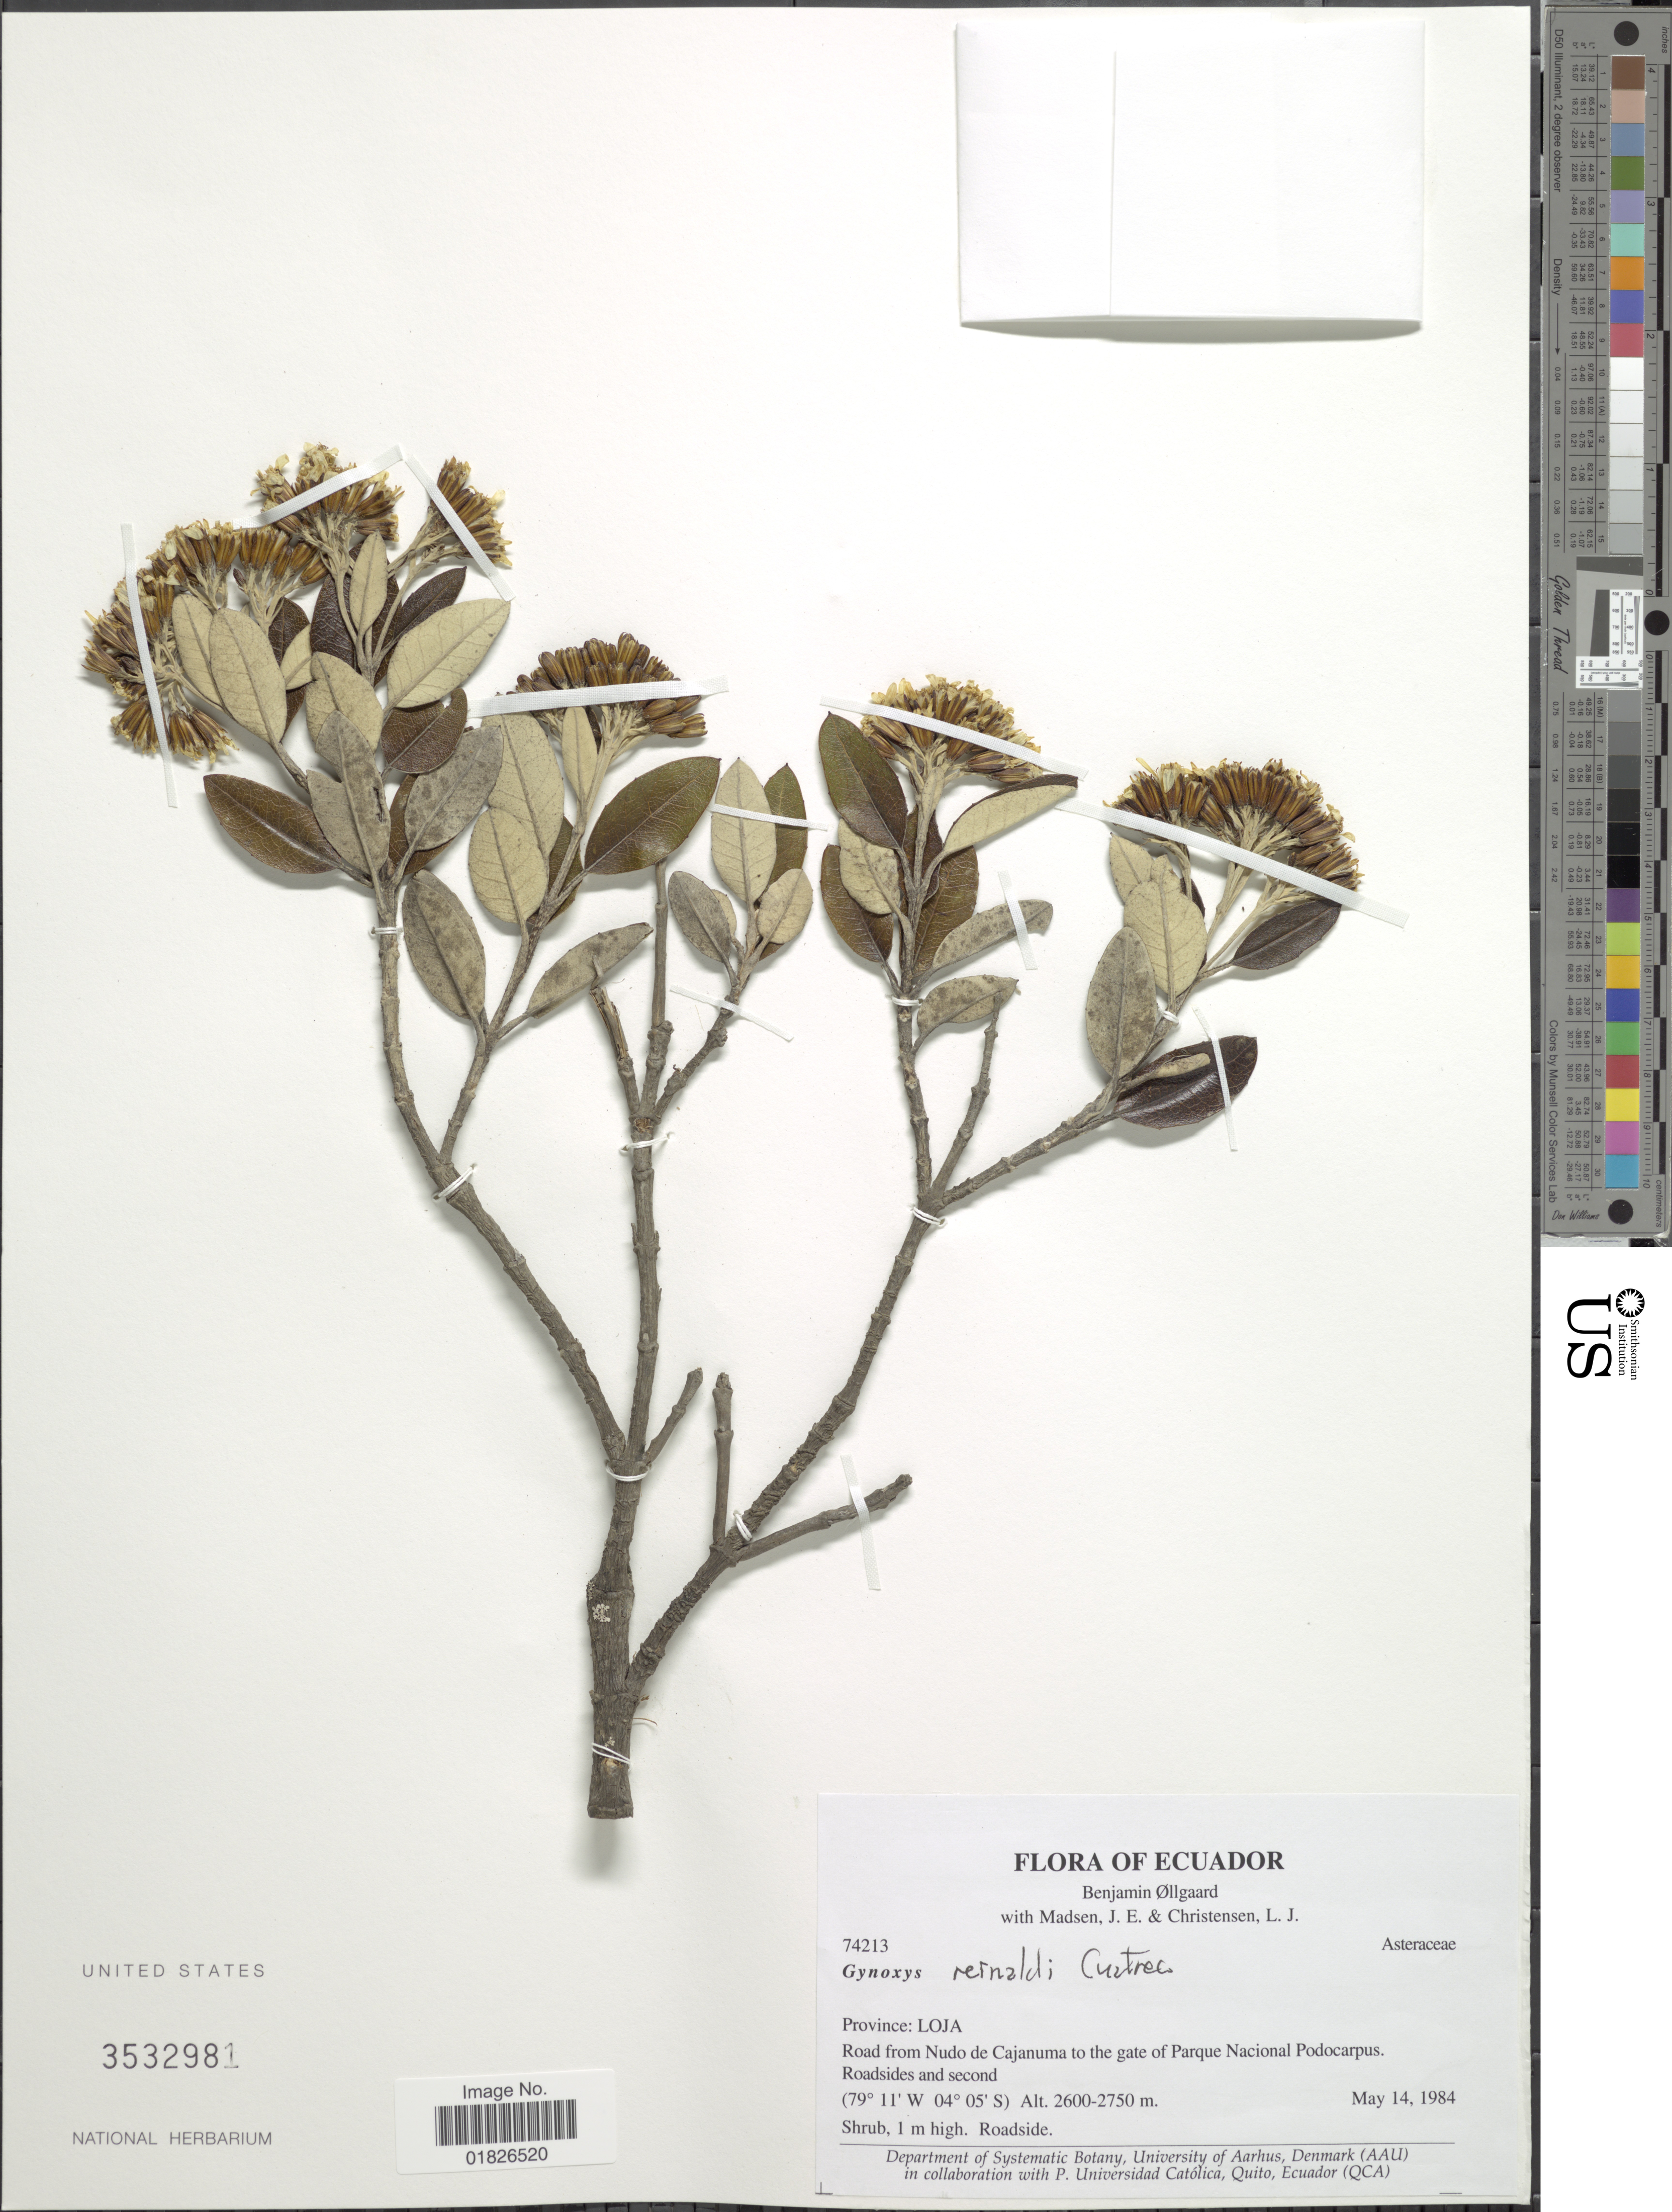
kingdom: Plantae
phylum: Tracheophyta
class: Magnoliopsida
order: Asterales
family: Asteraceae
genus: Gynoxys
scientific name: Gynoxys reinaldi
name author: Cuatrec.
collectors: B. Øllgaard, J. E. Madsen & L. Christensen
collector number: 74213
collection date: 1984-05-14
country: Ecuador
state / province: Loja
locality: Road from Nudo de Cajanuma to the gate of Parque Nacional Podocarpus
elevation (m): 2600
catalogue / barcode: US 3532981